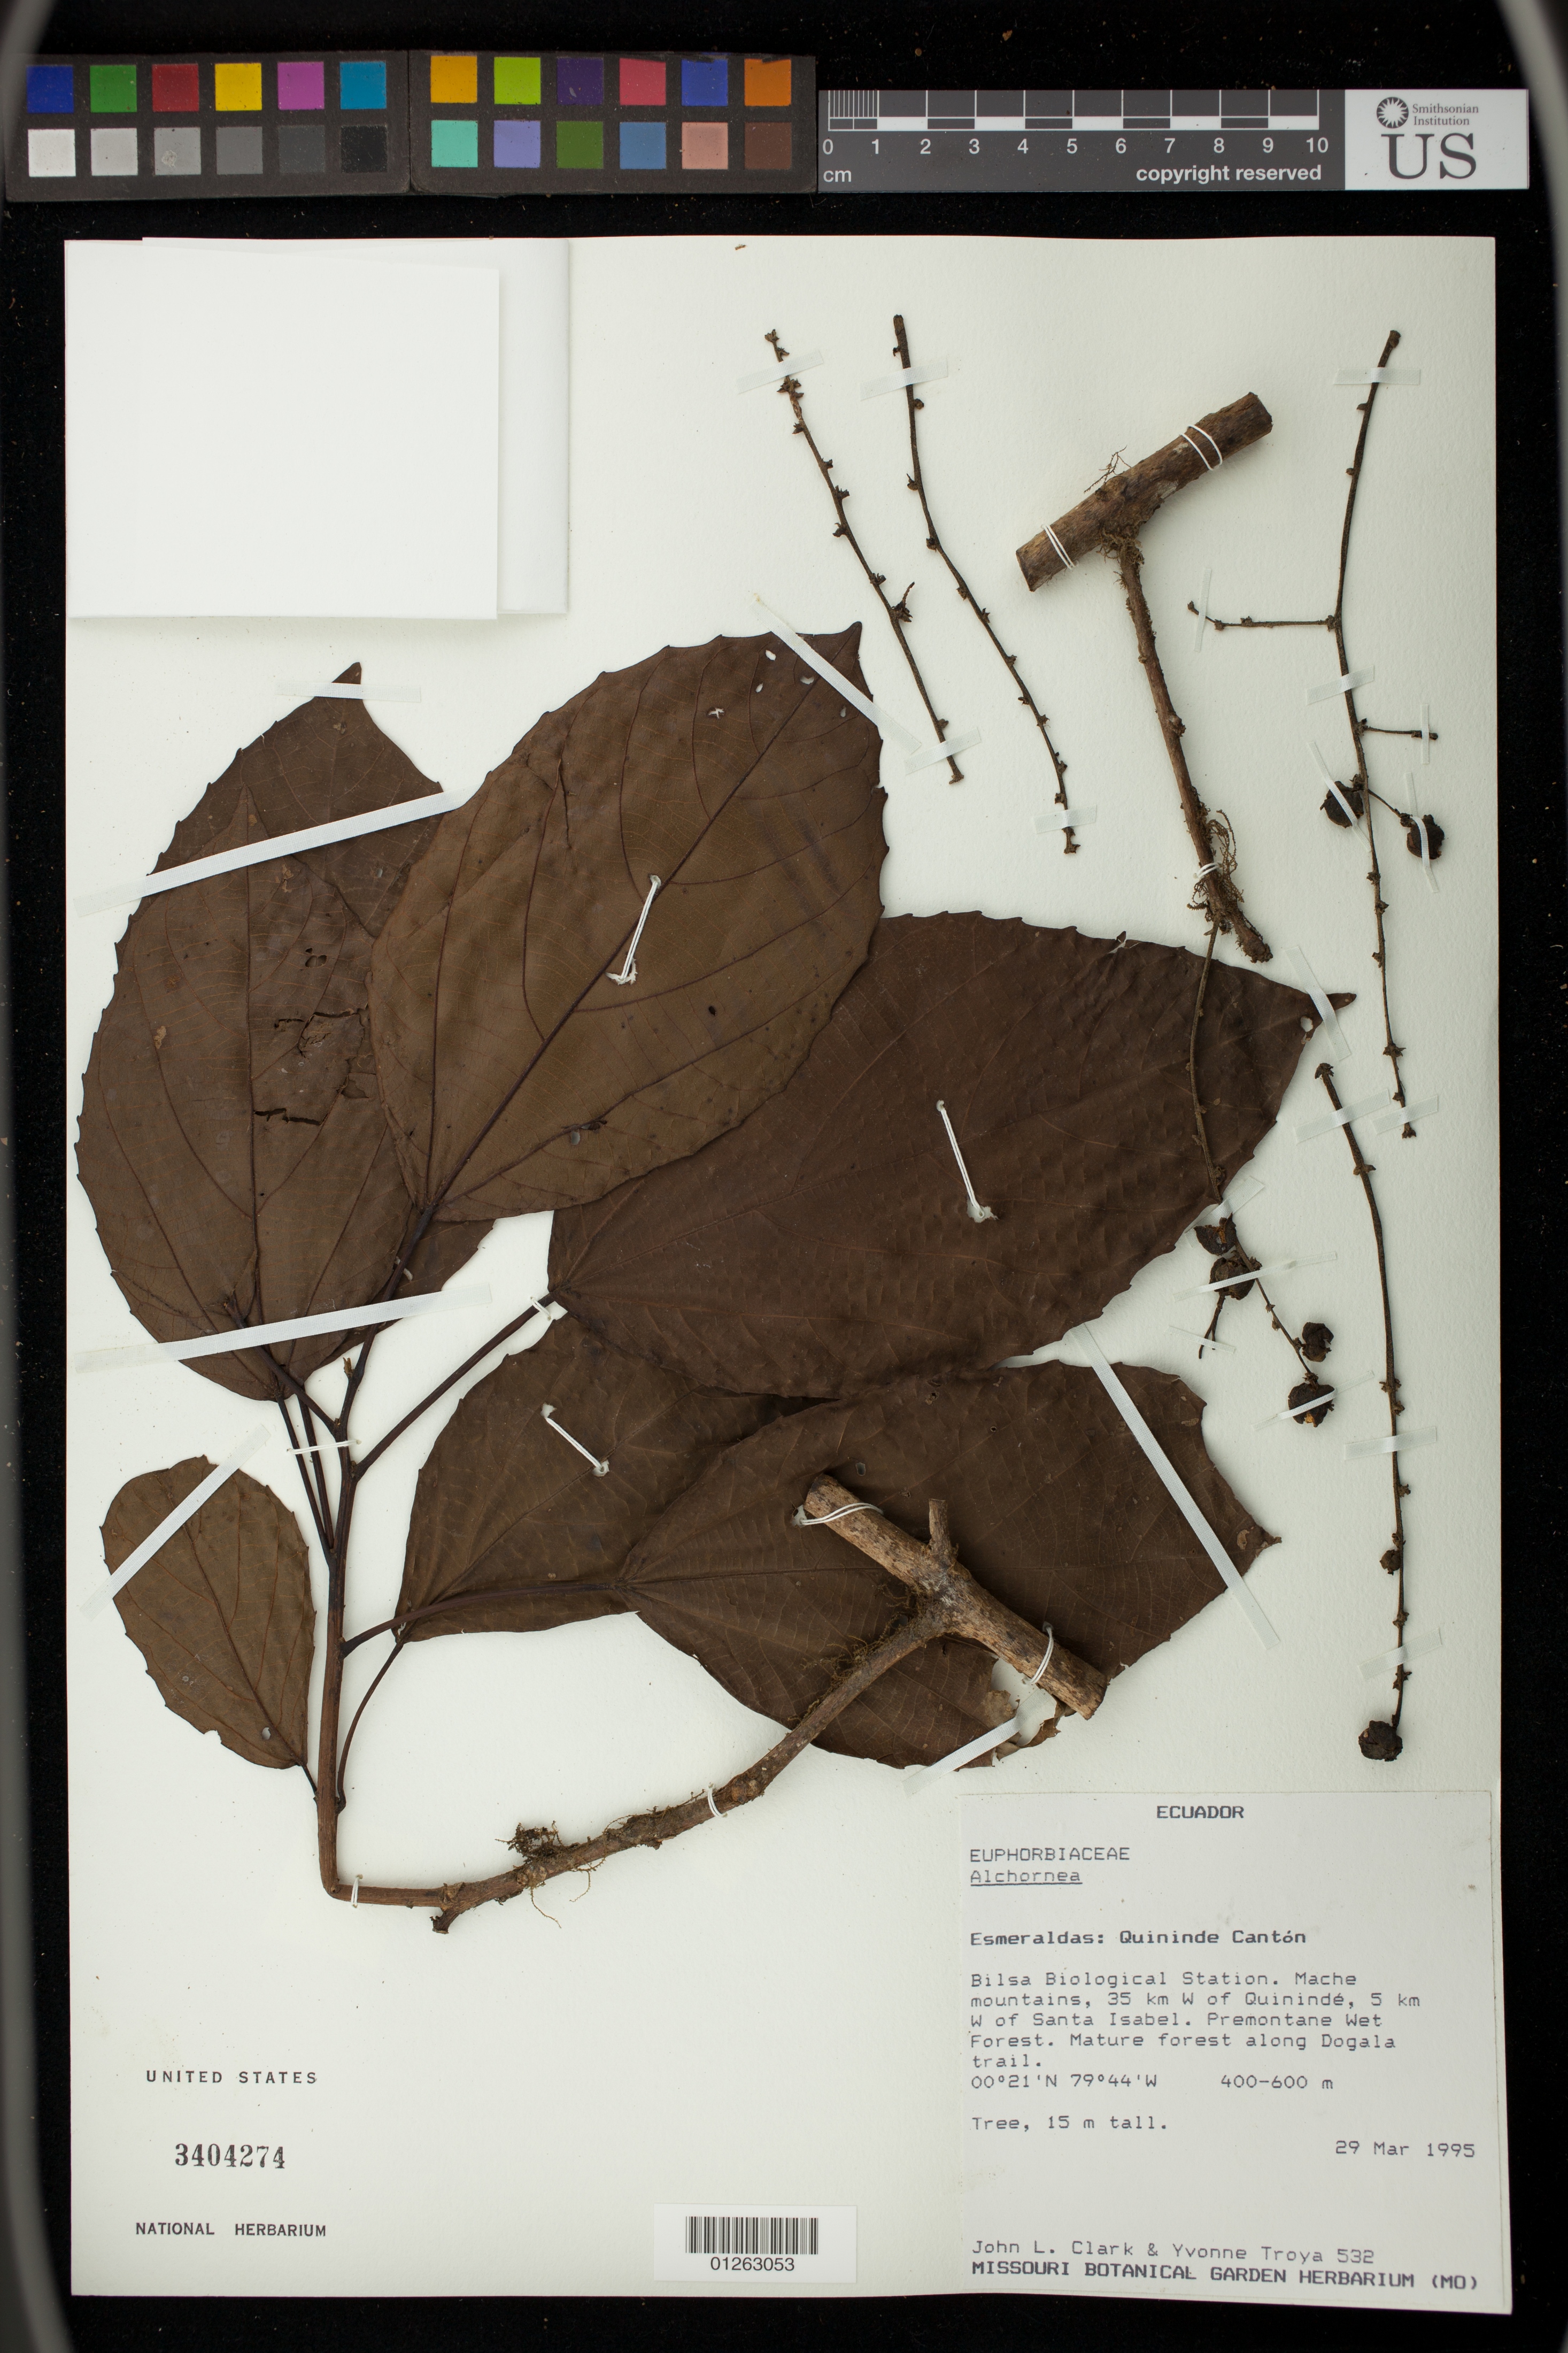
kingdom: Plantae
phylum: Tracheophyta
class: Magnoliopsida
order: Malpighiales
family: Euphorbiaceae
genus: Alchornea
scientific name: Alchornea sp.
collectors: J. L. Clark & Y. Troya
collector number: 532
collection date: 1995-03-29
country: Ecuador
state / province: Guayas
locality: Bilsa Biological Station. Mache mountains, 35 KM W of Quininde, 5 KM W of Santa Isabel.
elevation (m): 400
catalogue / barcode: US 3404274